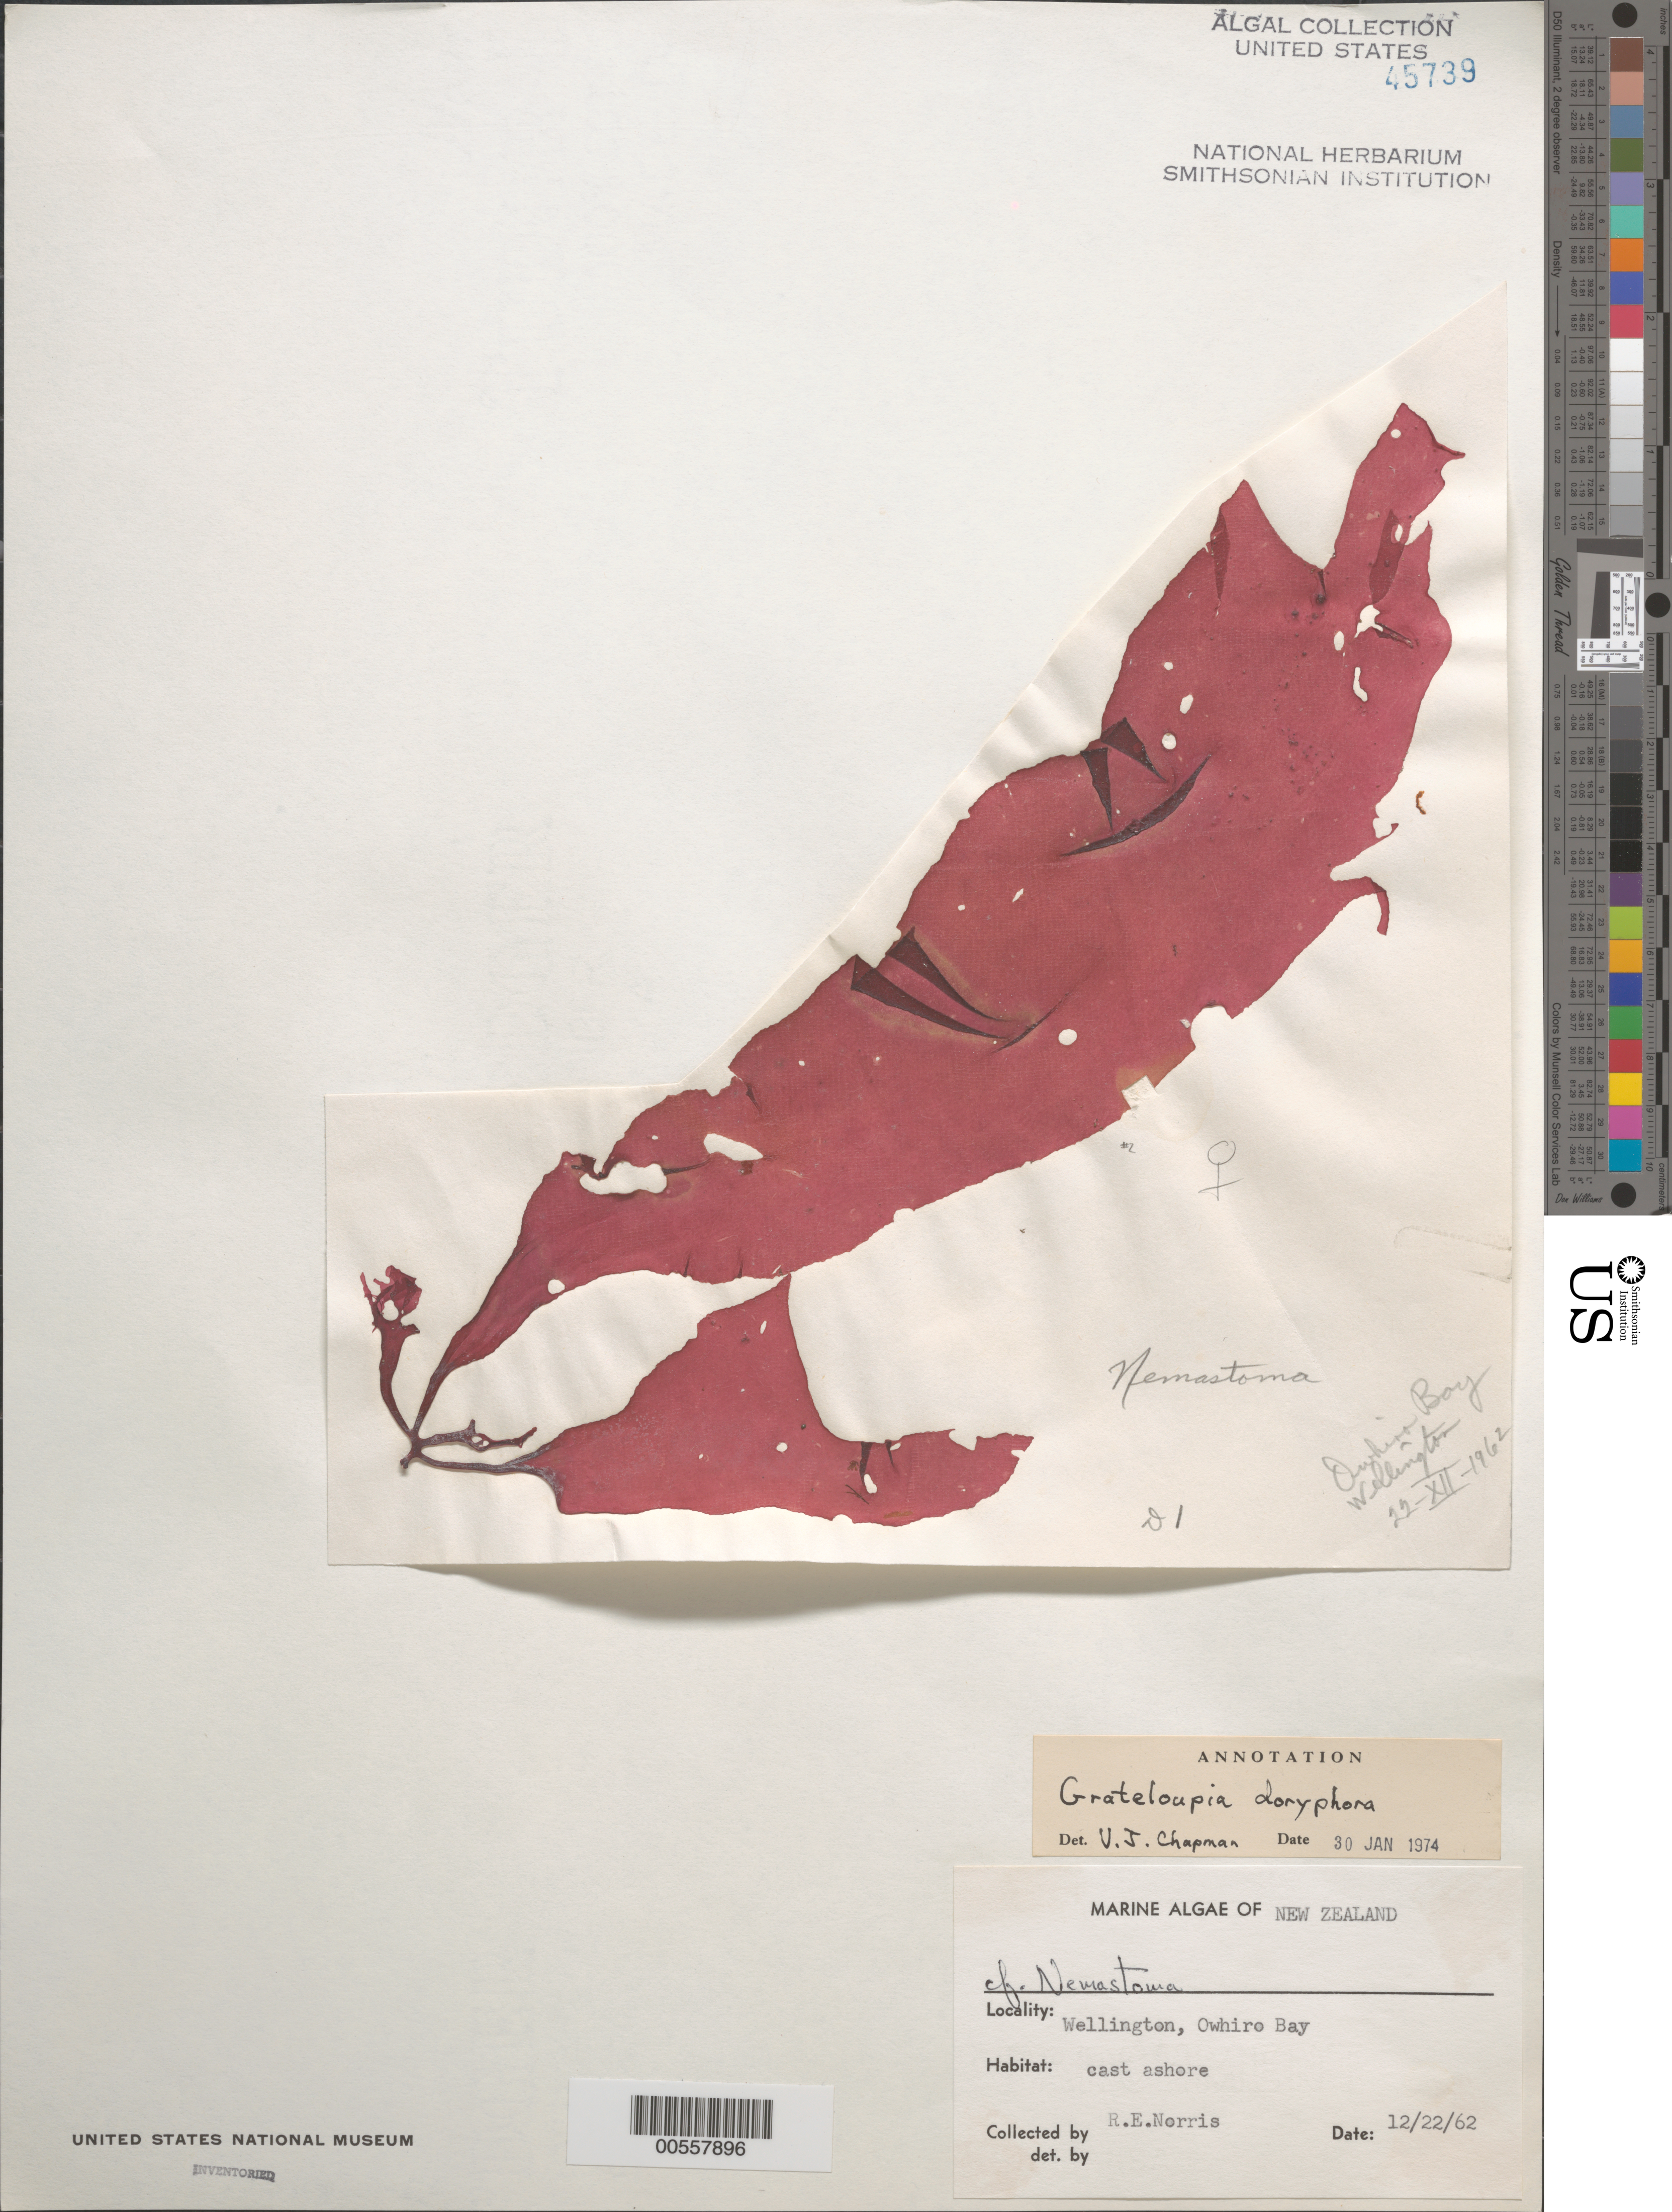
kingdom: Plantae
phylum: Rhodophyta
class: Florideophyceae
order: Halymeniales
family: Halymeniaceae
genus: Grateloupia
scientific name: Grateloupia doryphora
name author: (Mont.) Howe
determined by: Chapman, V. J.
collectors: R. E. Norris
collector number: D1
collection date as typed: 22 Dec 1962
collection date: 1962-12-22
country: New Zealand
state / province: Wellington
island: North Island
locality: Wellington, Owhiro Bay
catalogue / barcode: US 45739